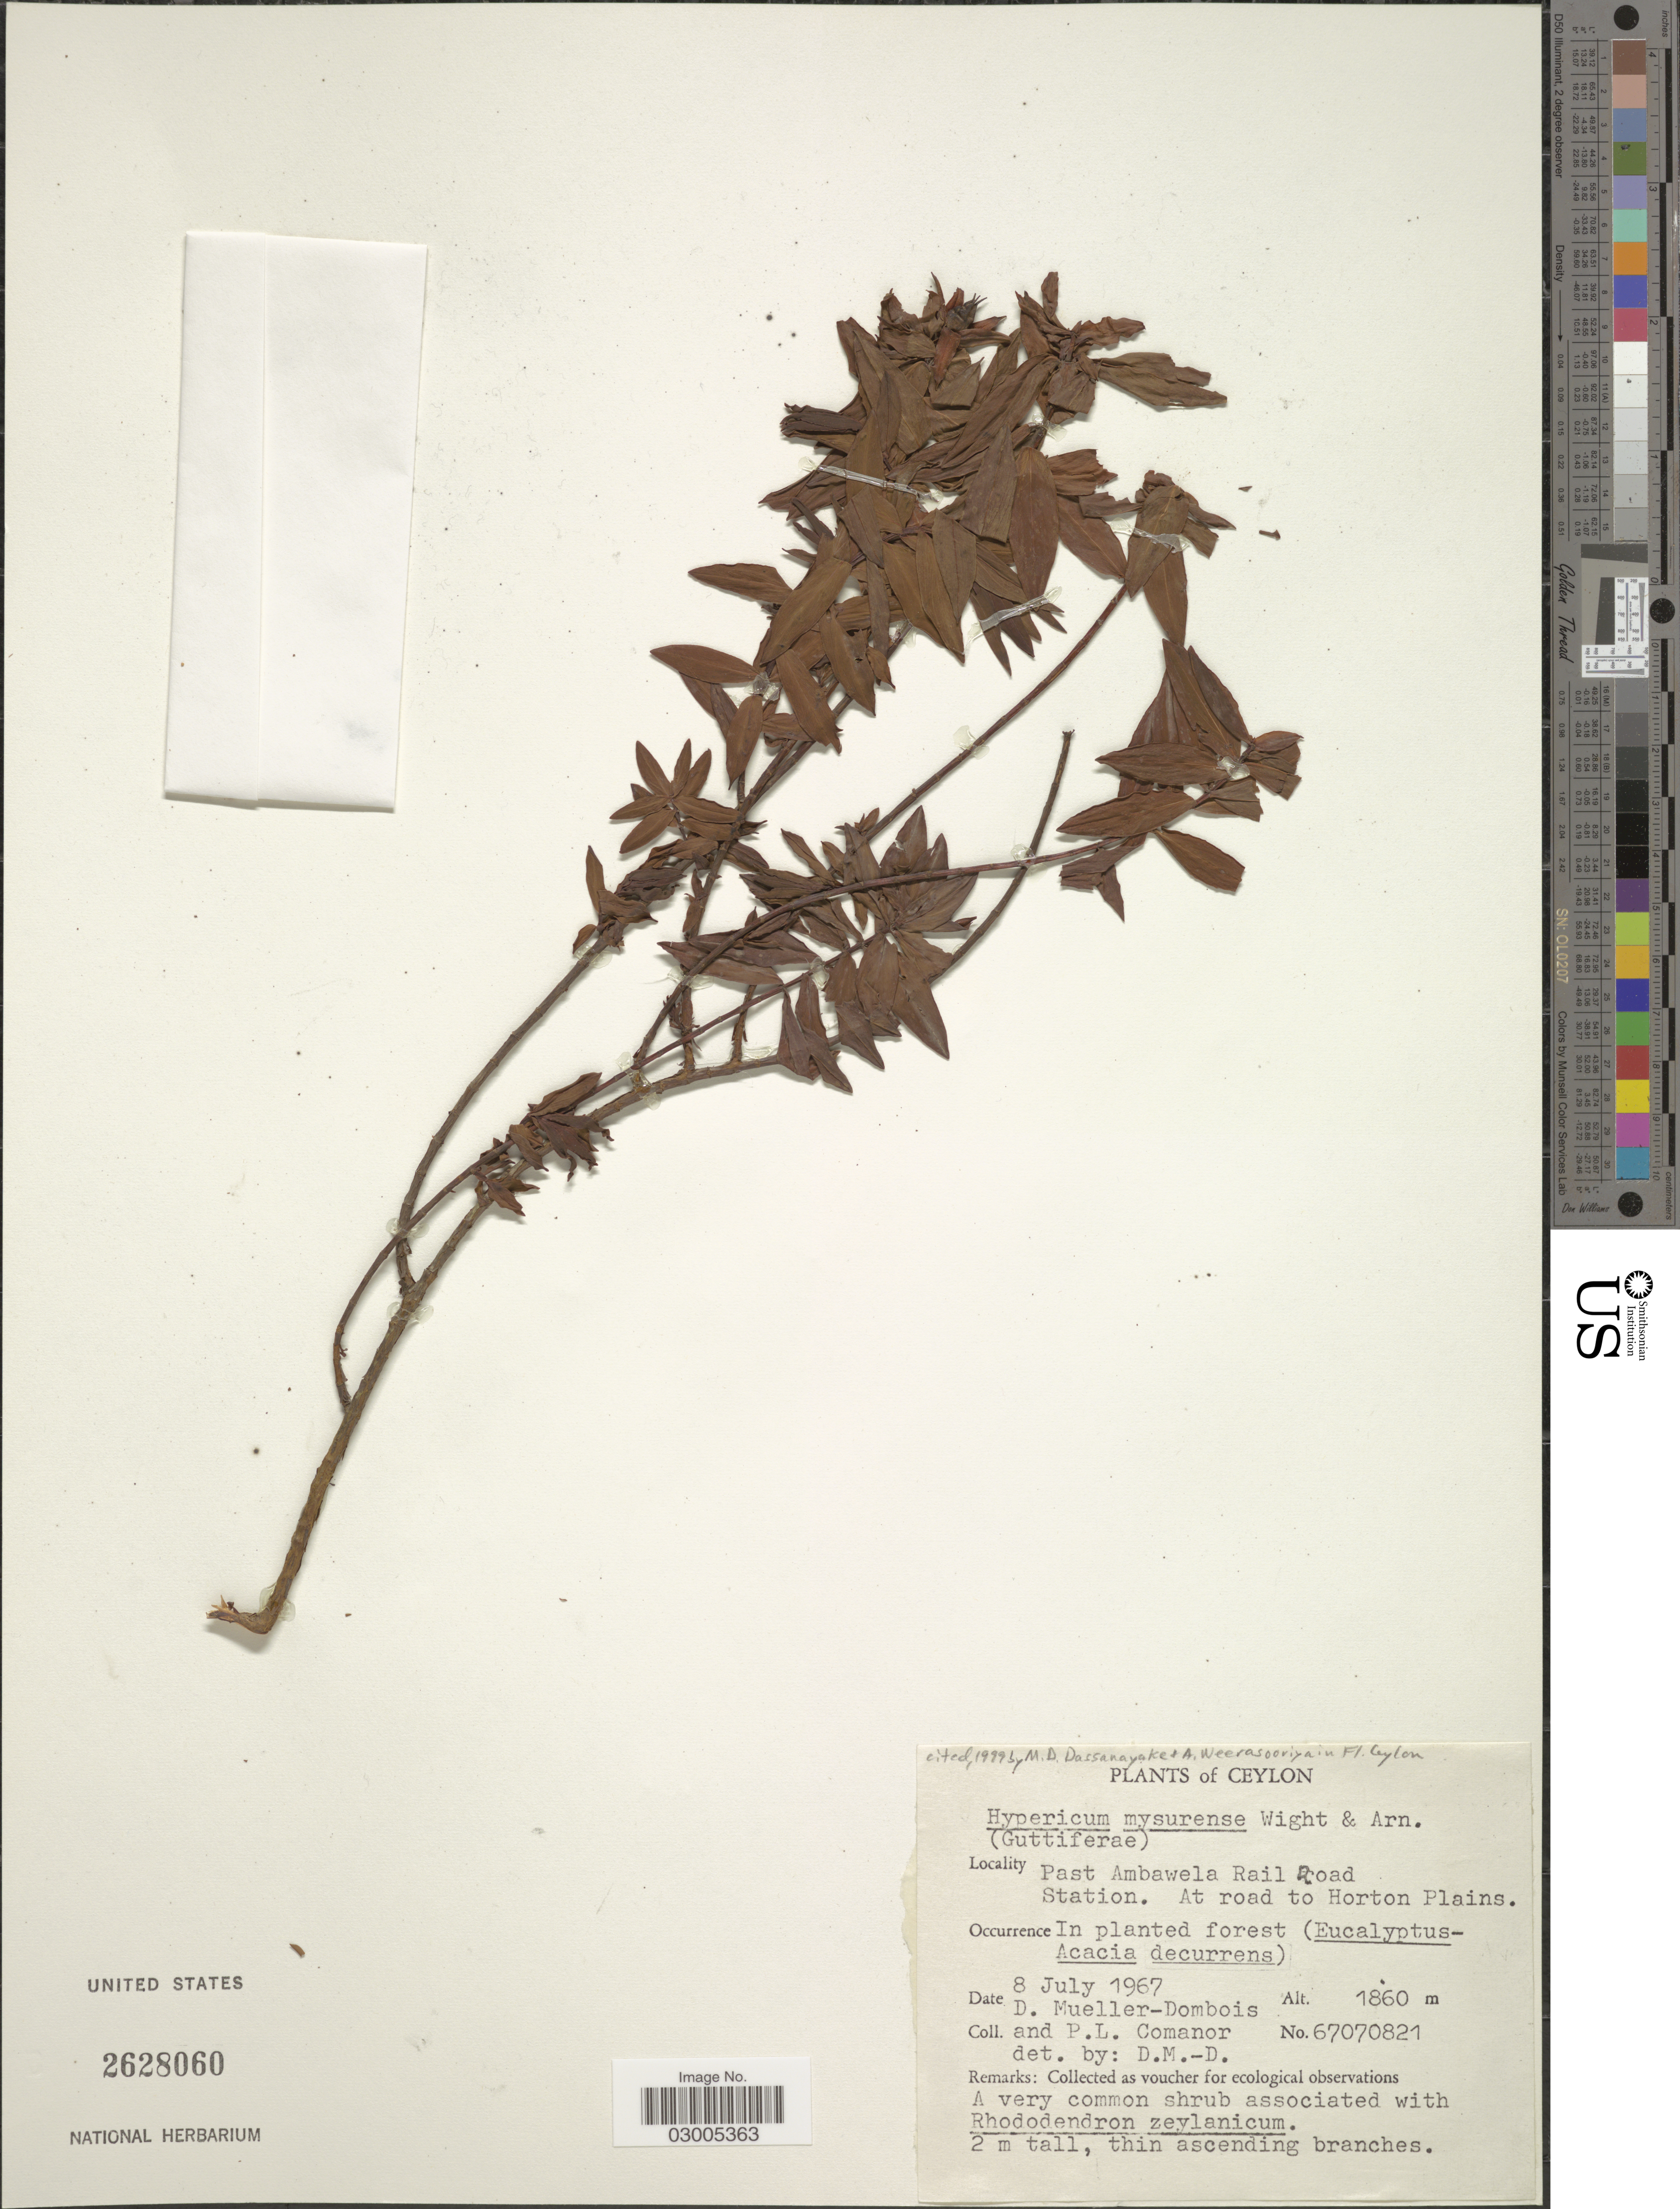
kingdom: Plantae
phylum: Tracheophyta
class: Magnoliopsida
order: Malpighiales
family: Hypericaceae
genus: Hypericum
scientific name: Hypericum mysorense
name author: F. Heyne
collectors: D. Mueller-Dombois & P. Comanor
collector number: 67070821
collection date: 1967-07-08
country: Sri Lanka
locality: Ceylon. Past Ambawela Rail Road Station. At road to Horton Plains.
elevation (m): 1860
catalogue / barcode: US 2628060